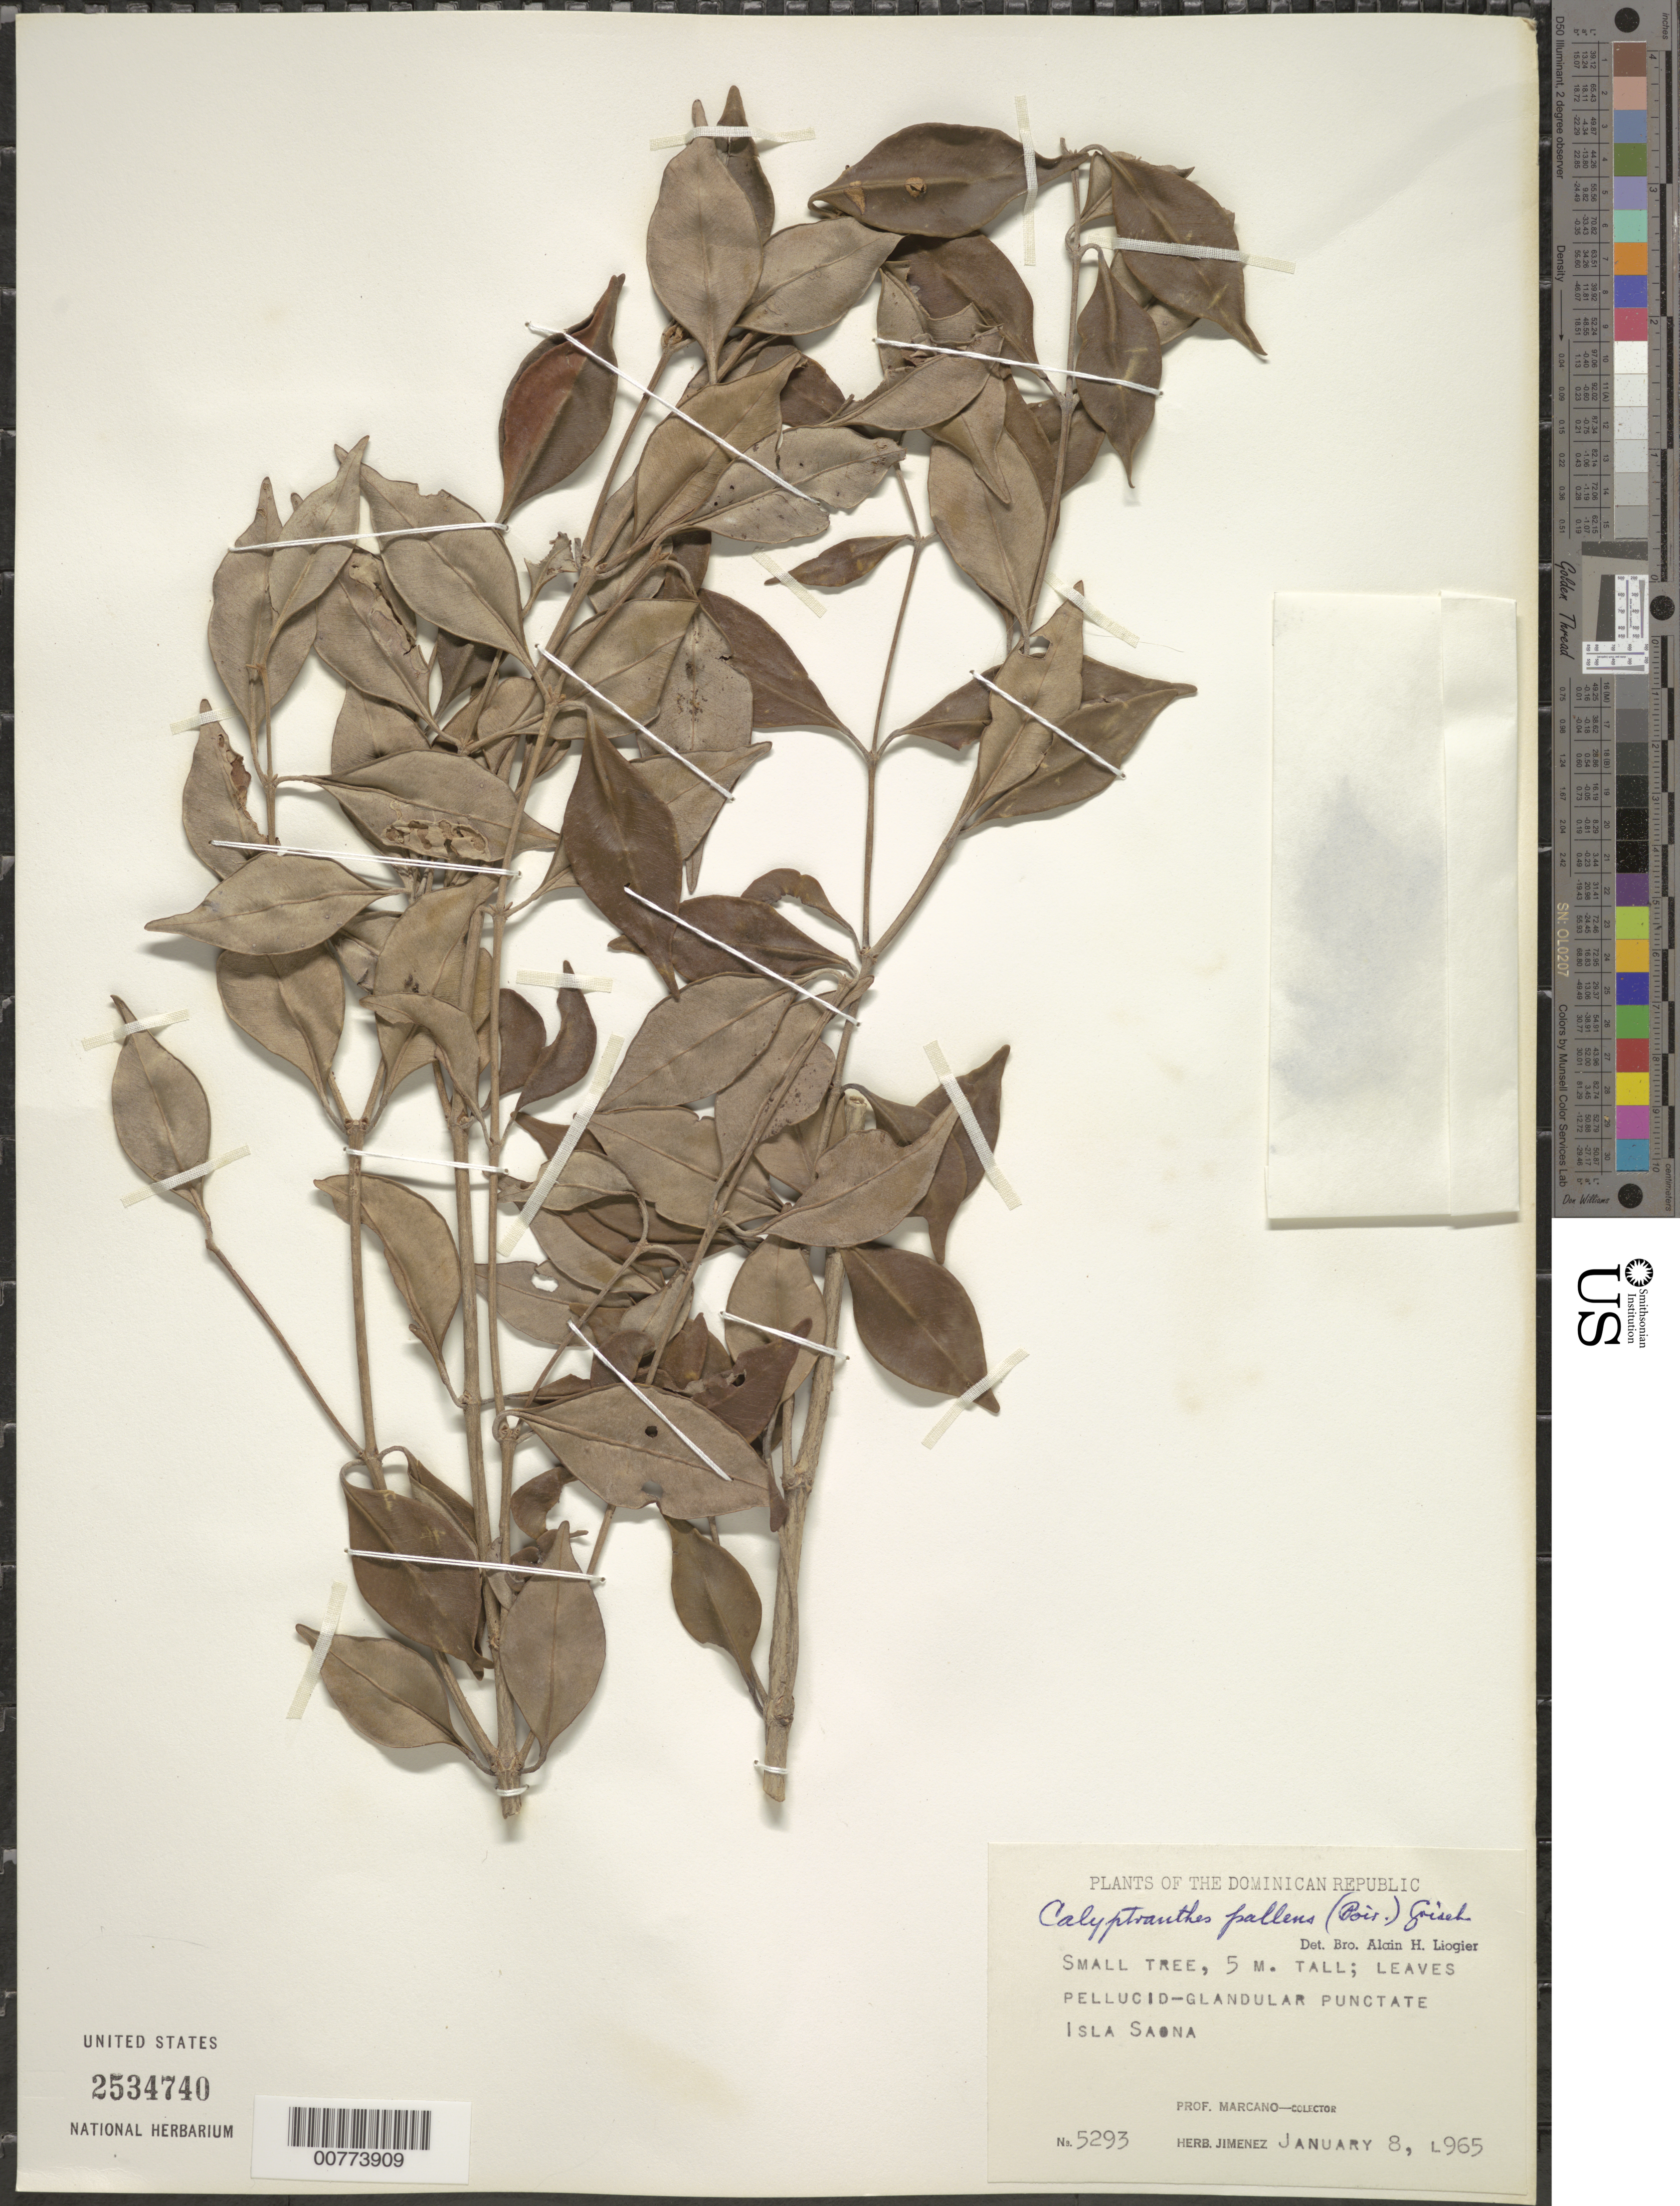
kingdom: Plantae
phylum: Tracheophyta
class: Magnoliopsida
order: Myrtales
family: Myrtaceae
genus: Myrcia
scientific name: Myrcia neopallens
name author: A.R. Lourenço & E. Lucas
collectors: E. J. Marcano F.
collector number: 5293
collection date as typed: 08 Jan 1965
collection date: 1965-01-08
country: Dominican Republic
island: Hispaniola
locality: Isla Sanoa.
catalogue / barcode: US 2534740